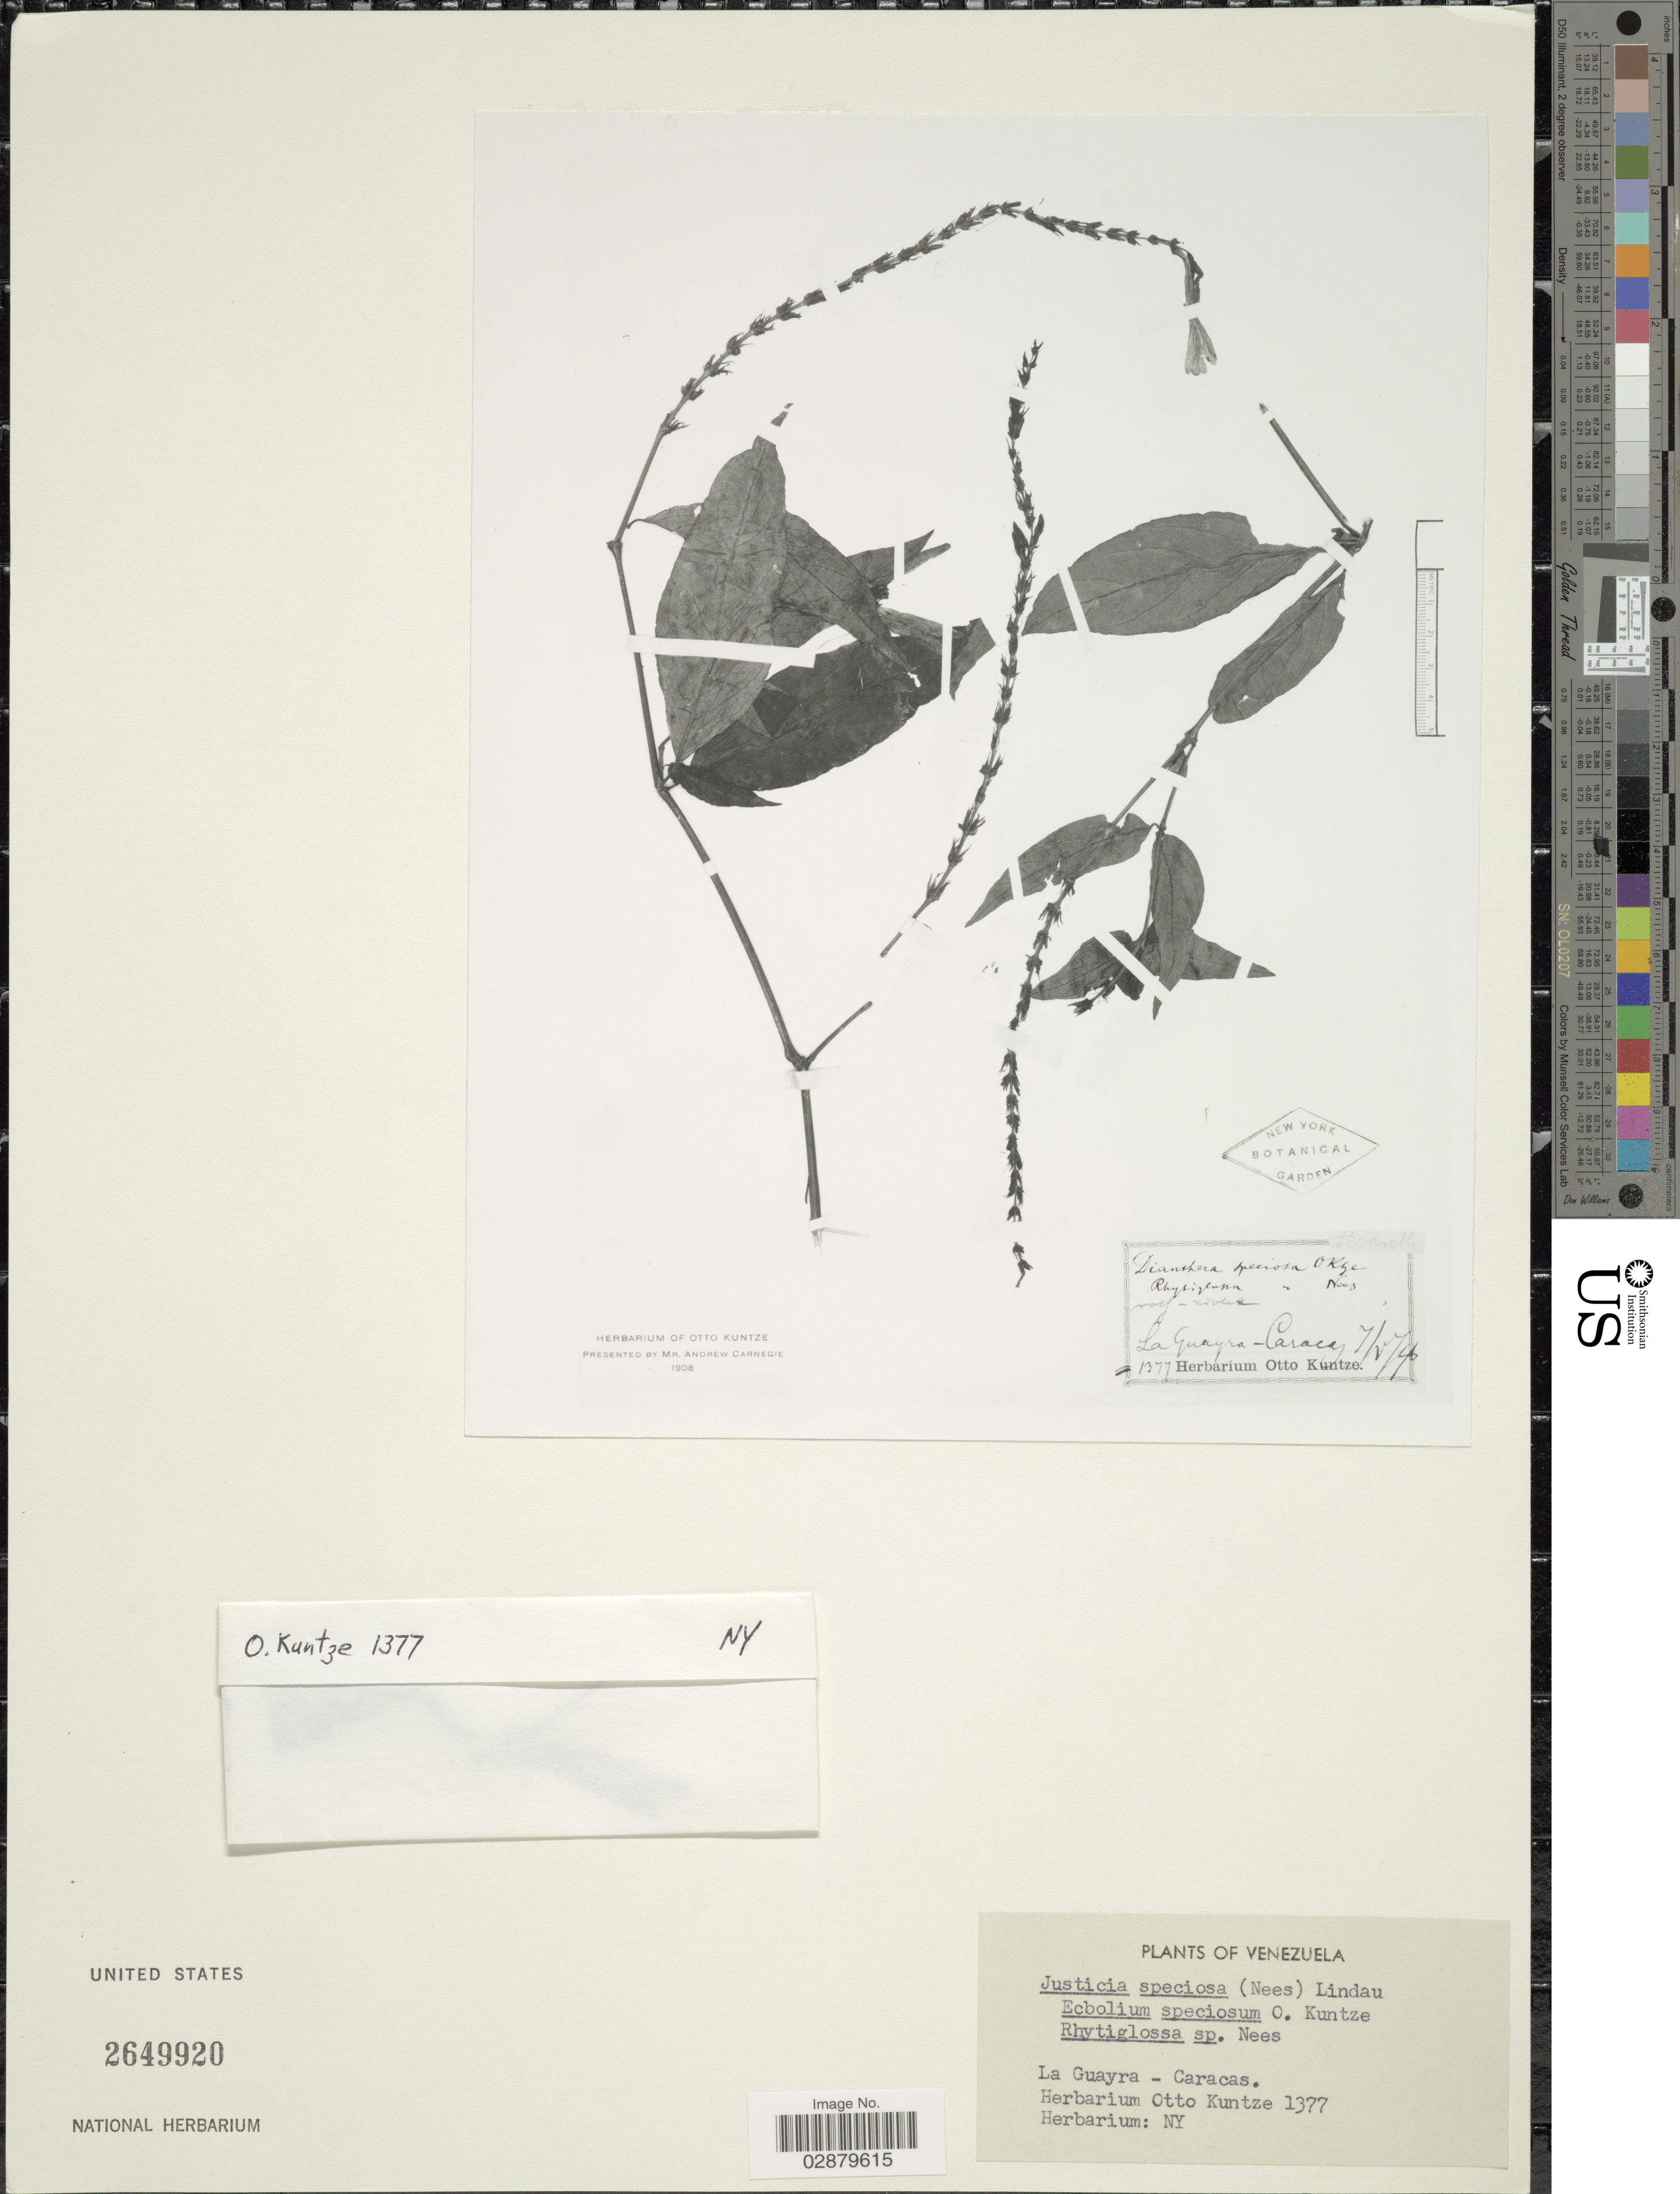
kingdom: Plantae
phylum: Tracheophyta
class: Magnoliopsida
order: Lamiales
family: Acanthaceae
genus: Justicia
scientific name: Justicia lindaviana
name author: Leonard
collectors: ex herb. Otto Kuntze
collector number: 1377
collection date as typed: Transcribed d/m/y: 7/5/74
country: Venezuela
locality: La Guayra-Caracas.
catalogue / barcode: US 2649920